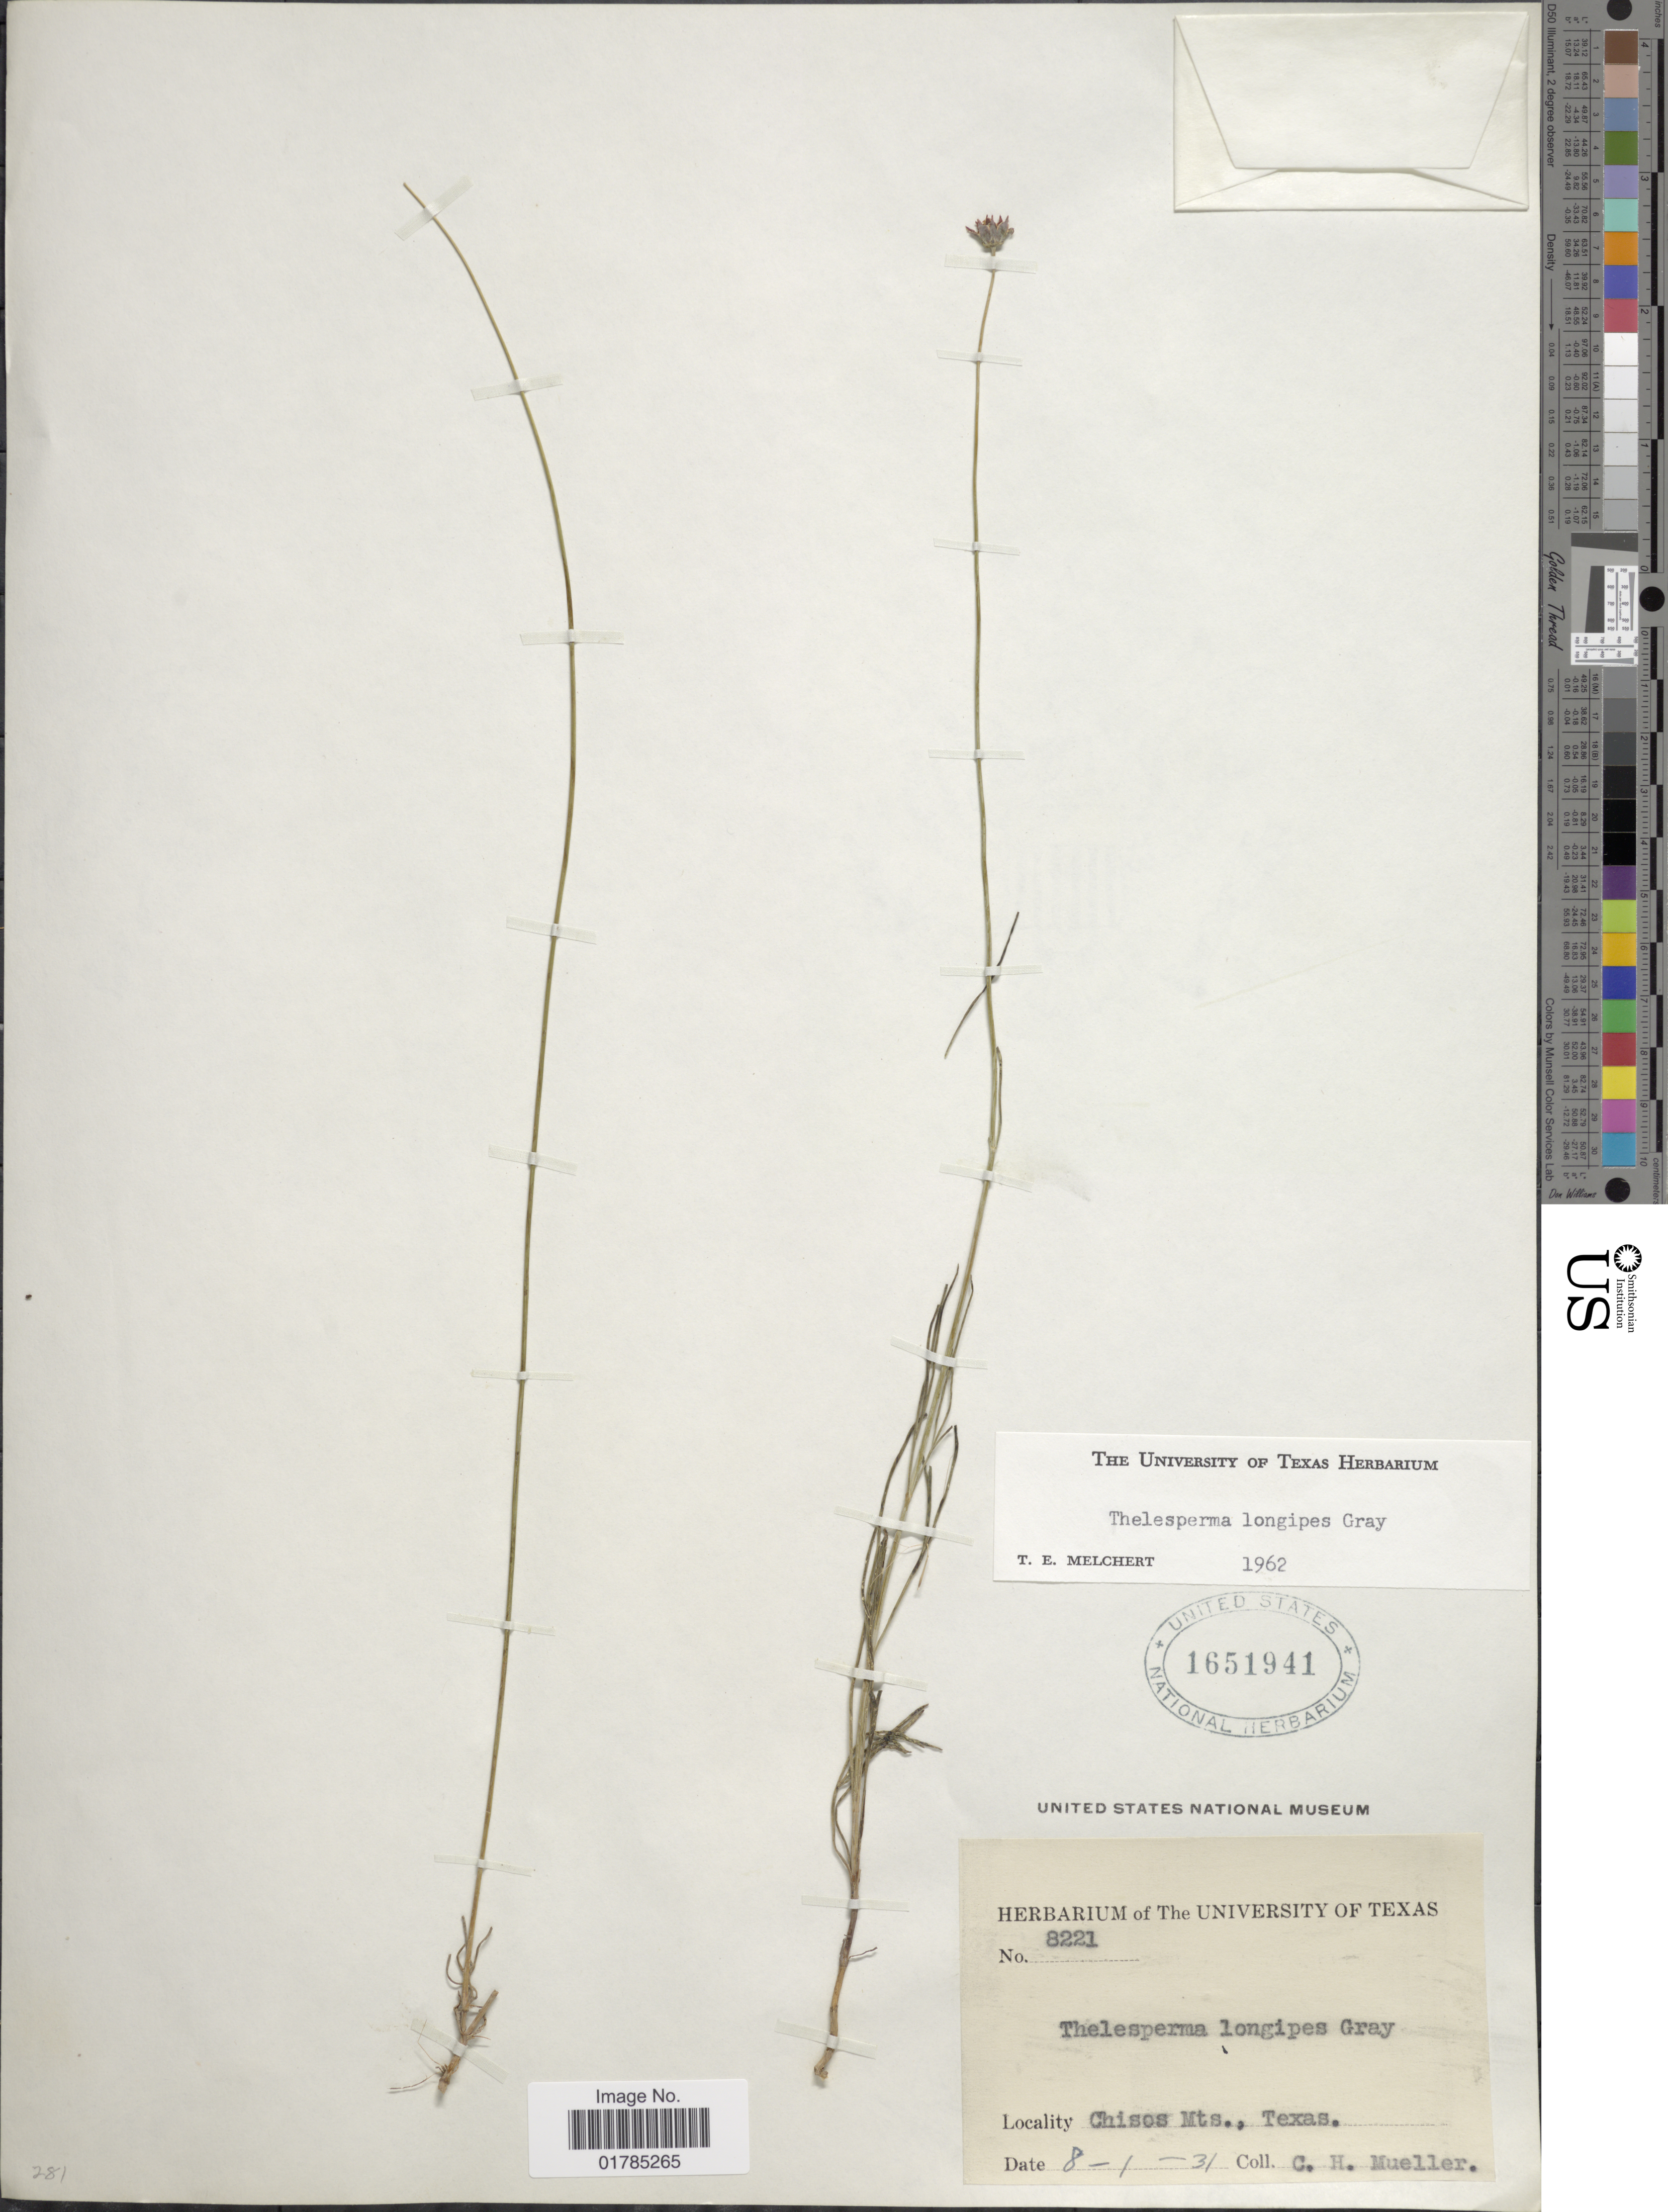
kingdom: Plantae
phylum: Tracheophyta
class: Magnoliopsida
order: Asterales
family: Asteraceae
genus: Thelesperma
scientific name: Thelesperma longipes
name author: A. Gray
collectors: C. H. Mueller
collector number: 8221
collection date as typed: Transcribed d/m/y: 1/8/31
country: United States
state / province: Texas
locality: Chisos Mts.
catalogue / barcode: US 1651941